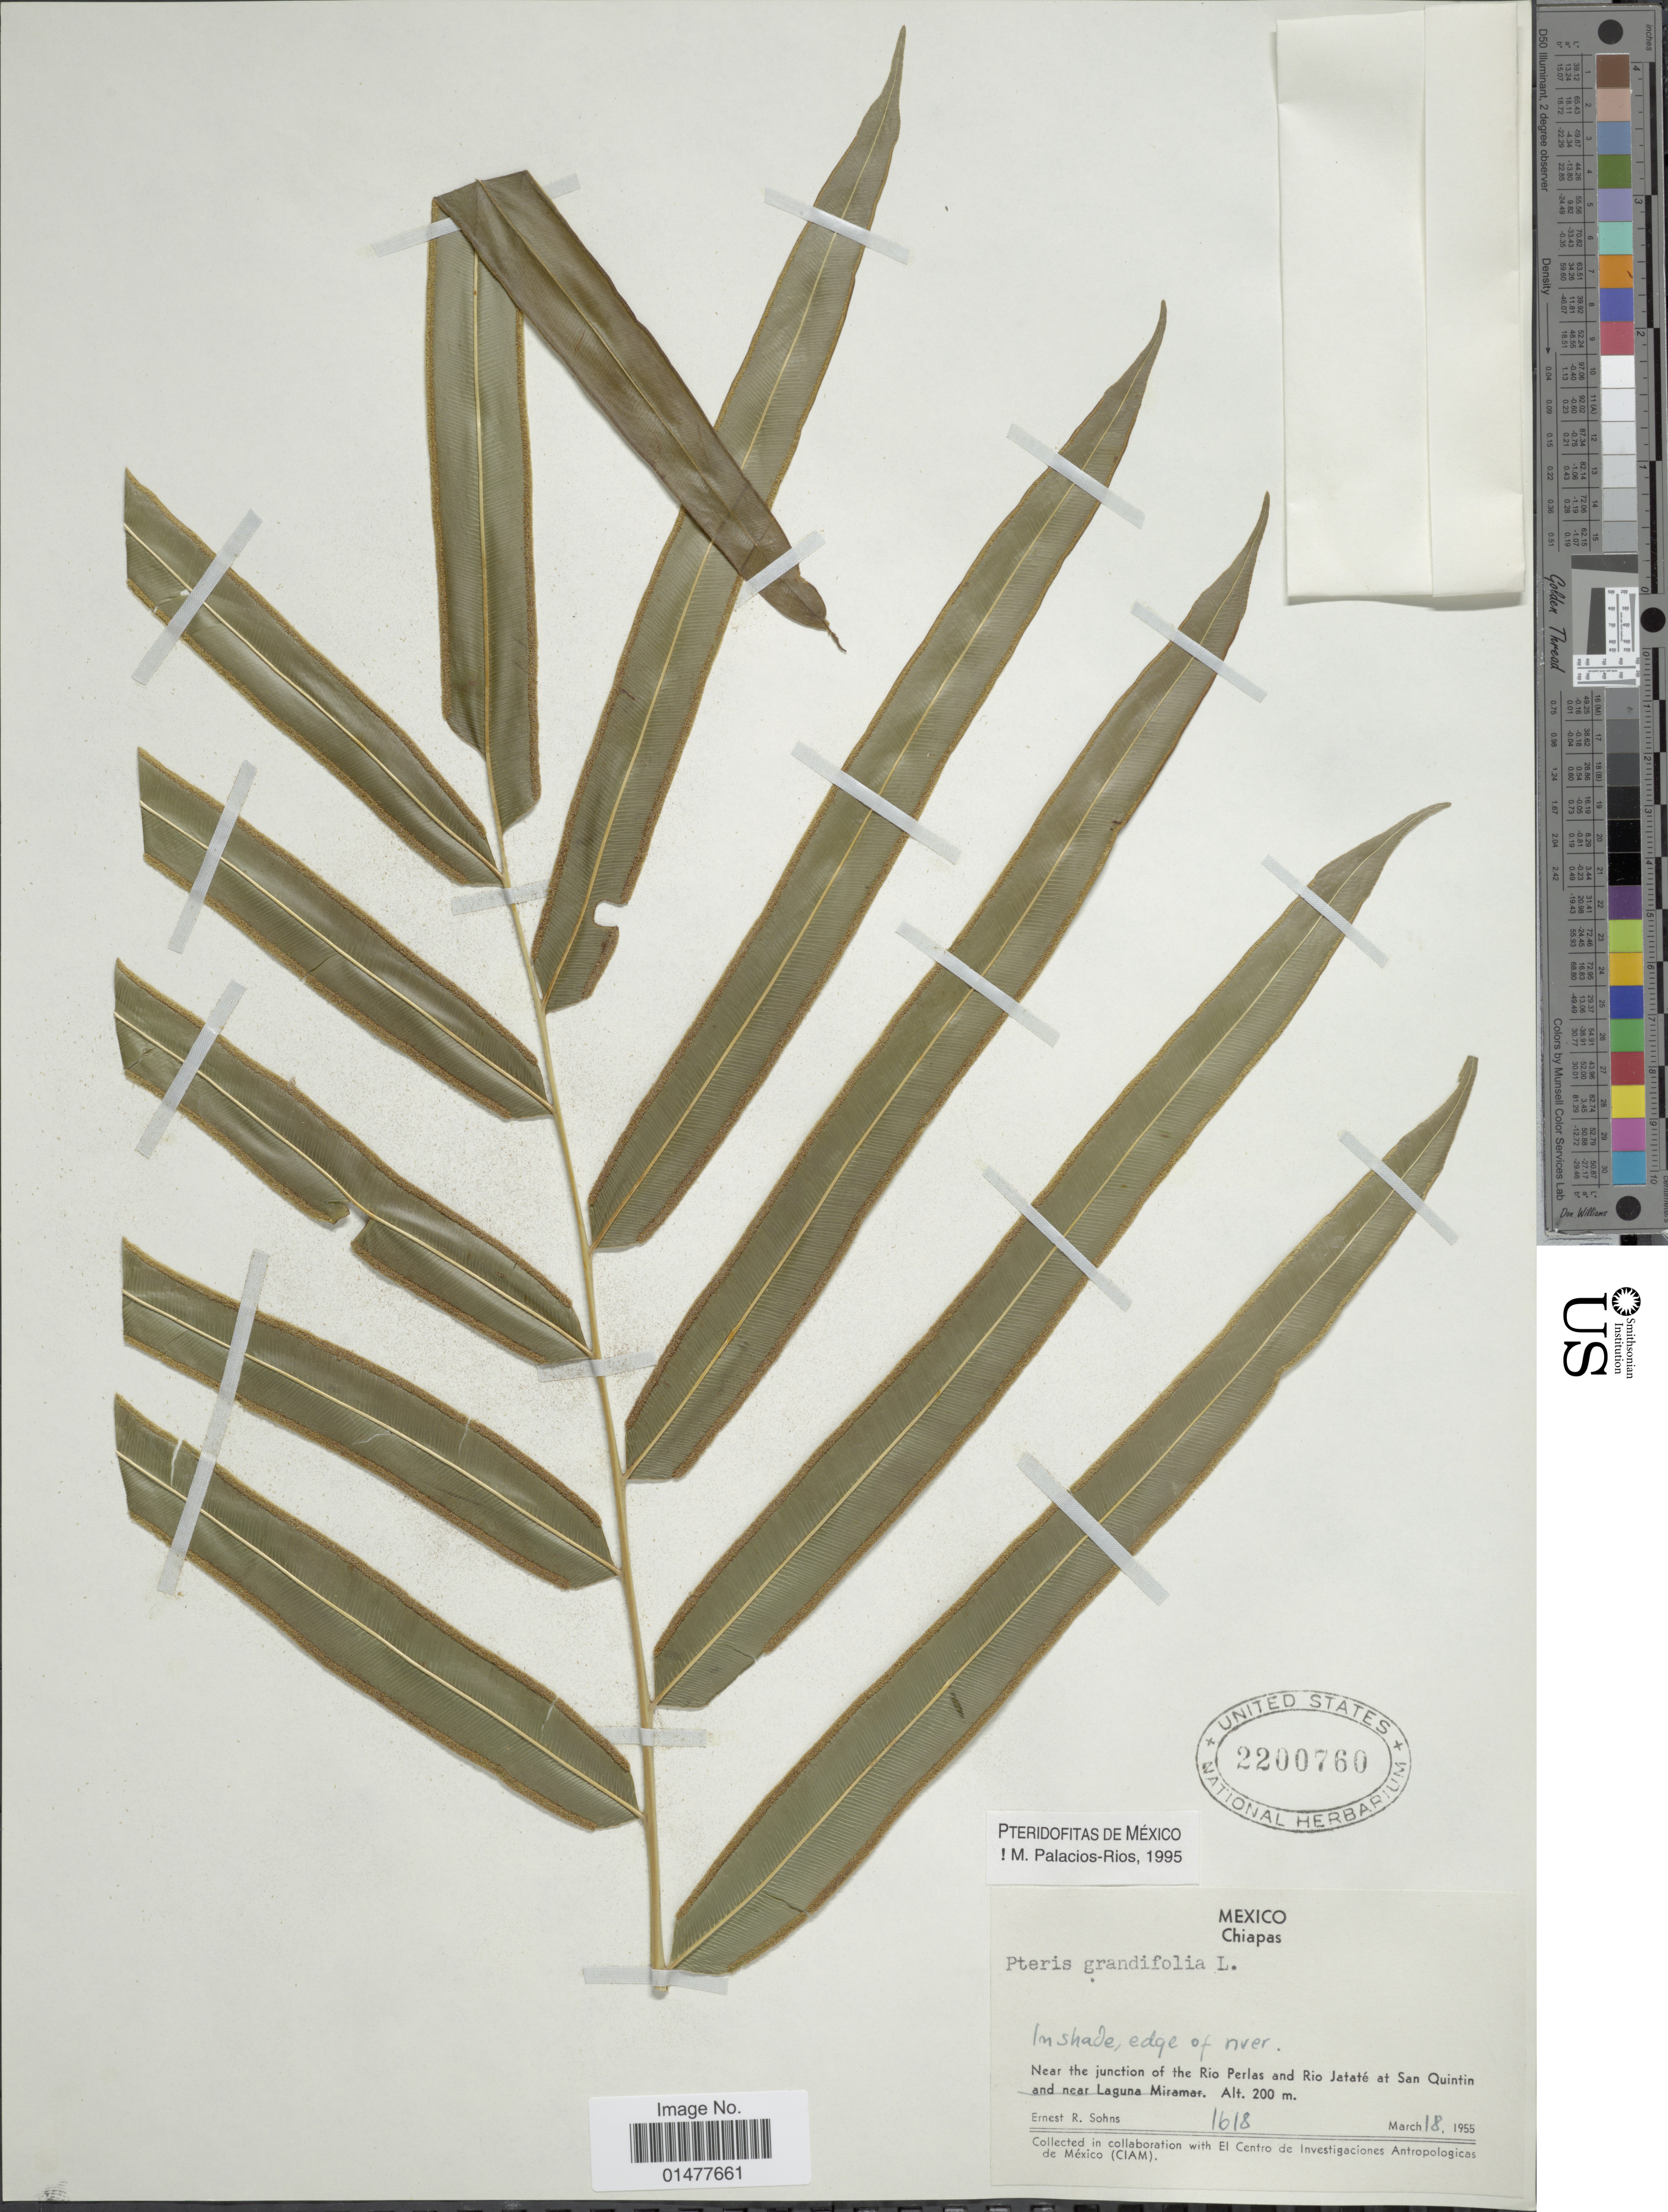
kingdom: Plantae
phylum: Tracheophyta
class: Polypodiopsida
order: Polypodiales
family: Pteridaceae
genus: Pteris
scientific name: Pteris grandifolia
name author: L.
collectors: E. R. Sohns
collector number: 1618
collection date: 1955-03-18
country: Mexico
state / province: Chiapas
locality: Near the junction of the Rio Perlas and Rio Jataté at San Quintin and near Laguna Miramar.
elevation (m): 200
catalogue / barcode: US 2200760